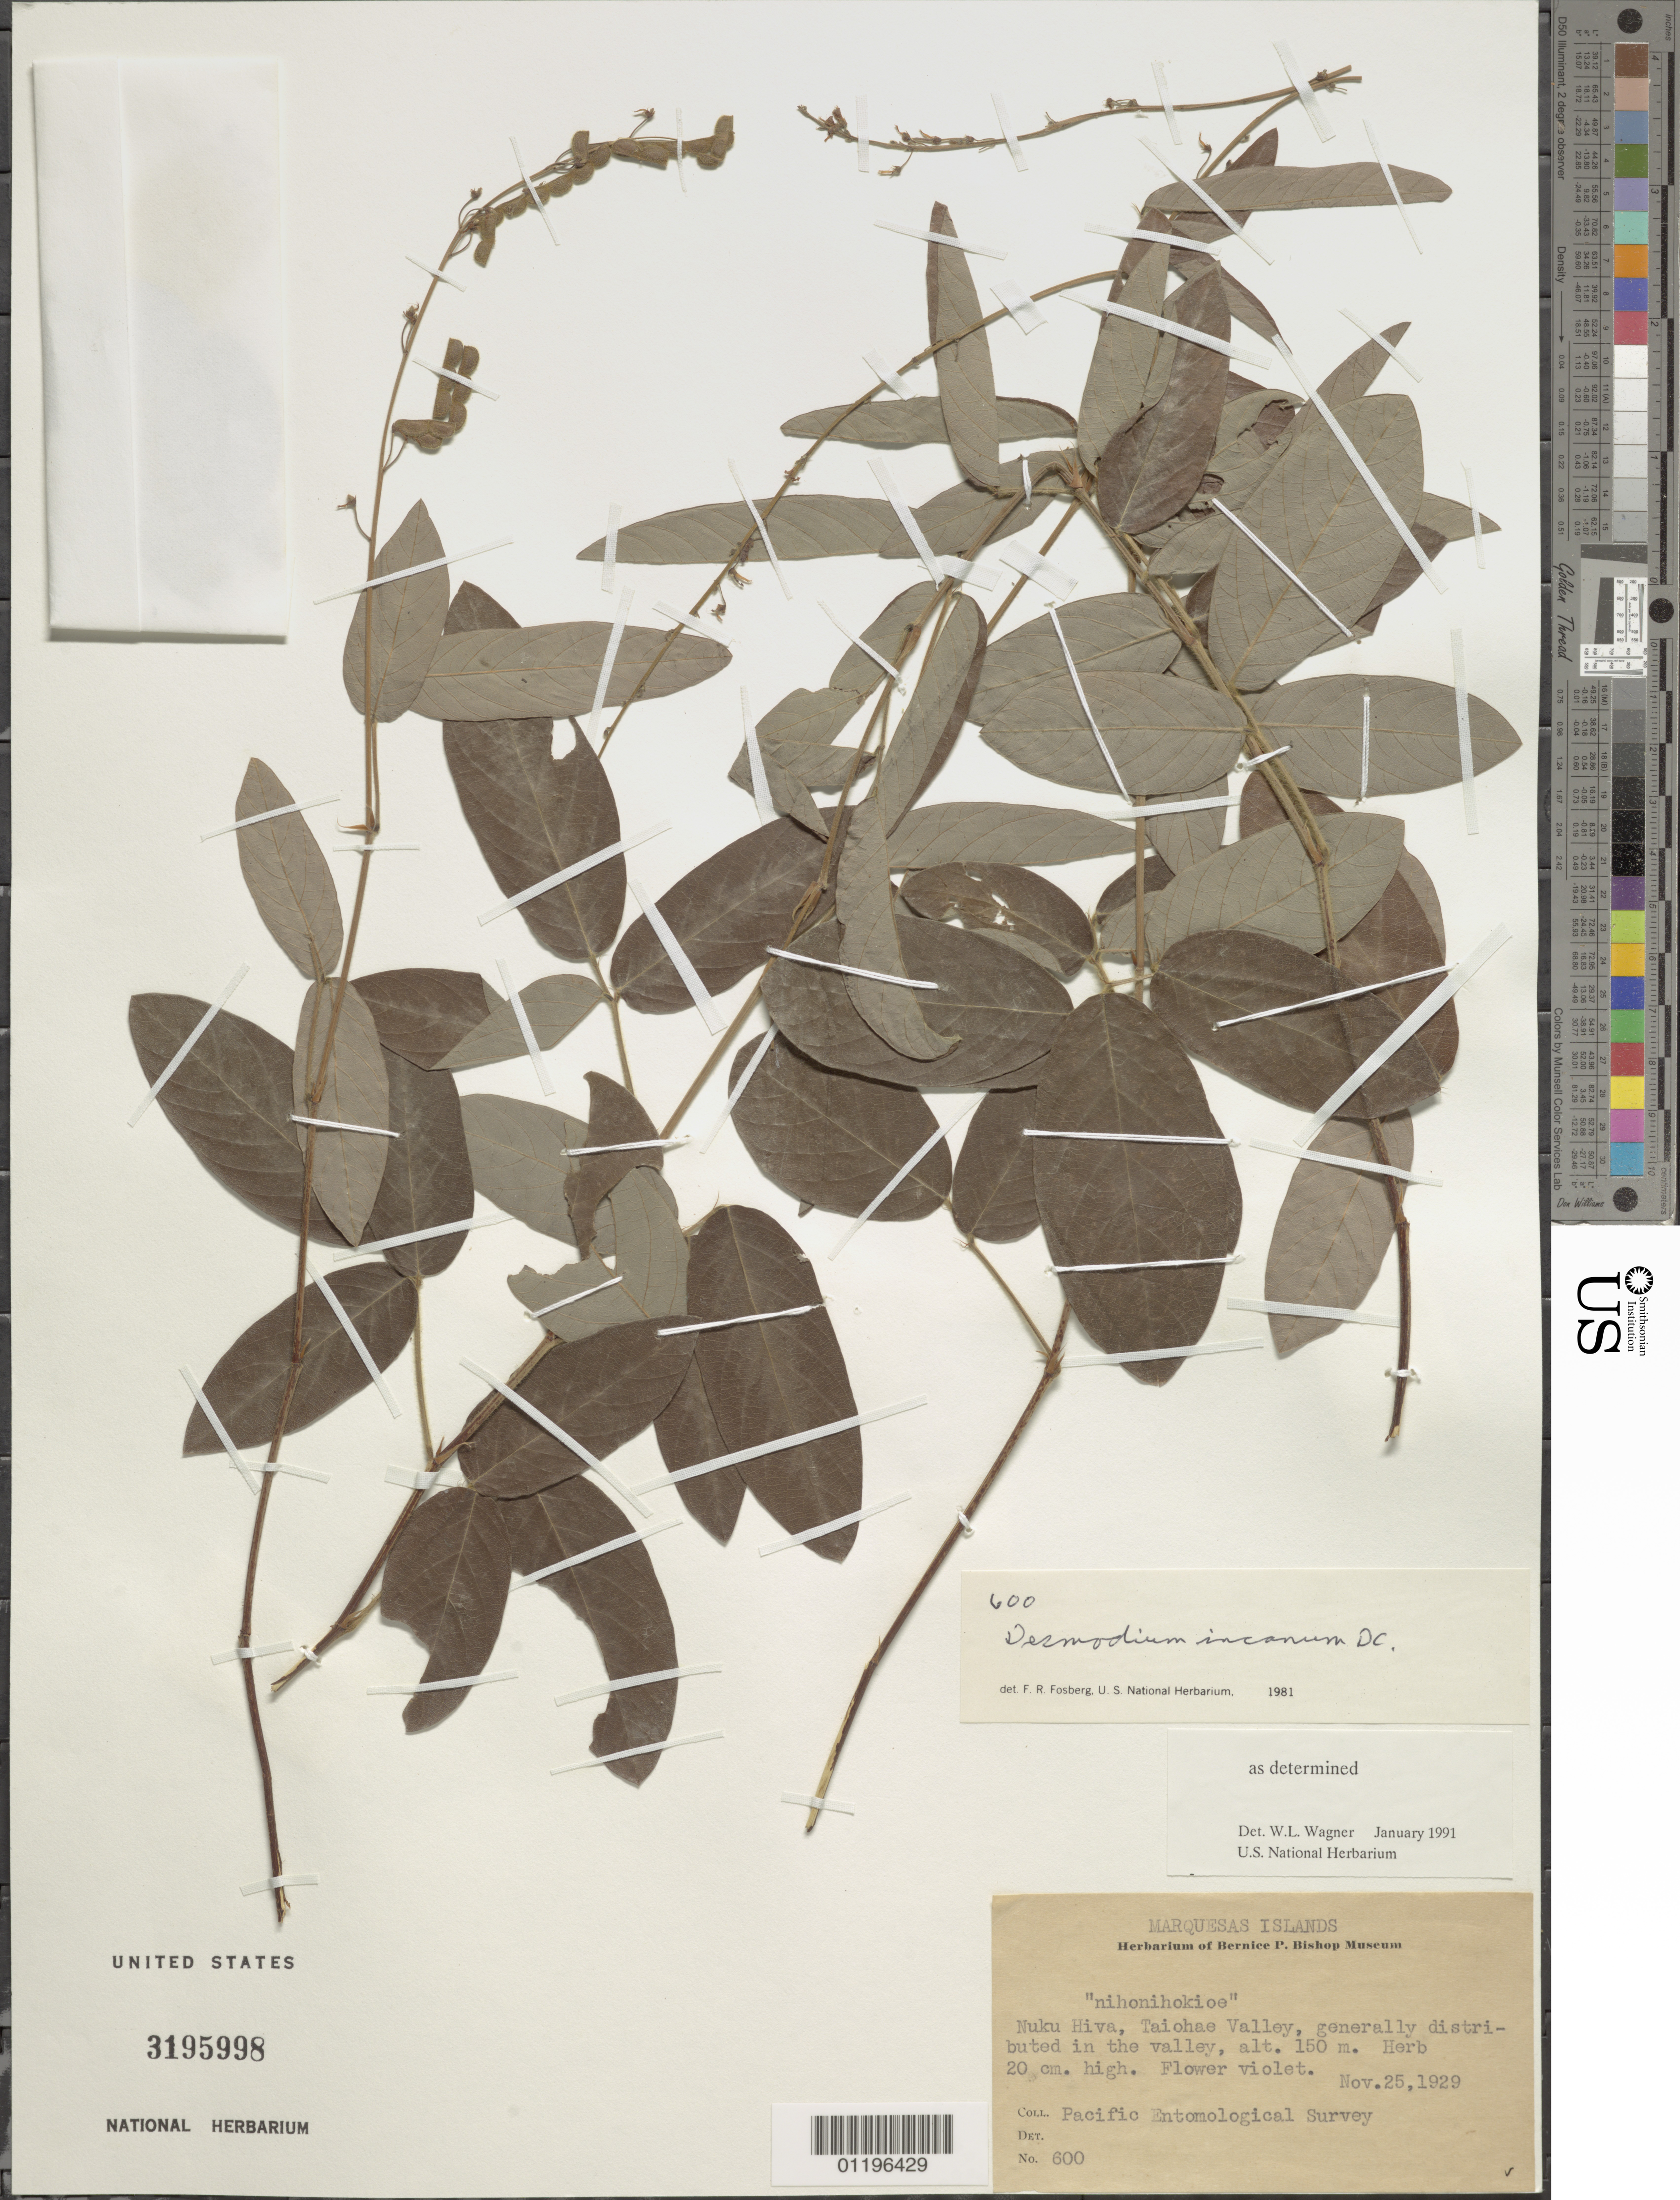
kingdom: Plantae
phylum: Tracheophyta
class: Magnoliopsida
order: Fabales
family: Fabaceae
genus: Desmodium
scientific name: Desmodium incanum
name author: (Sw.) DC.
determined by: Wagner, W. L., (BOT), Smithsonian Institution - National Museum of Natural History (UNITED STATES)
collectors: E. Mumford & A. M. Adamson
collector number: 600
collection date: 1929-11-25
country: French Polynesia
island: Nuku Hiva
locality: Taiohae Valley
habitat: Generally distributed in the valley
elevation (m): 150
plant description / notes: good horse fodder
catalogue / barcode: US 3195998